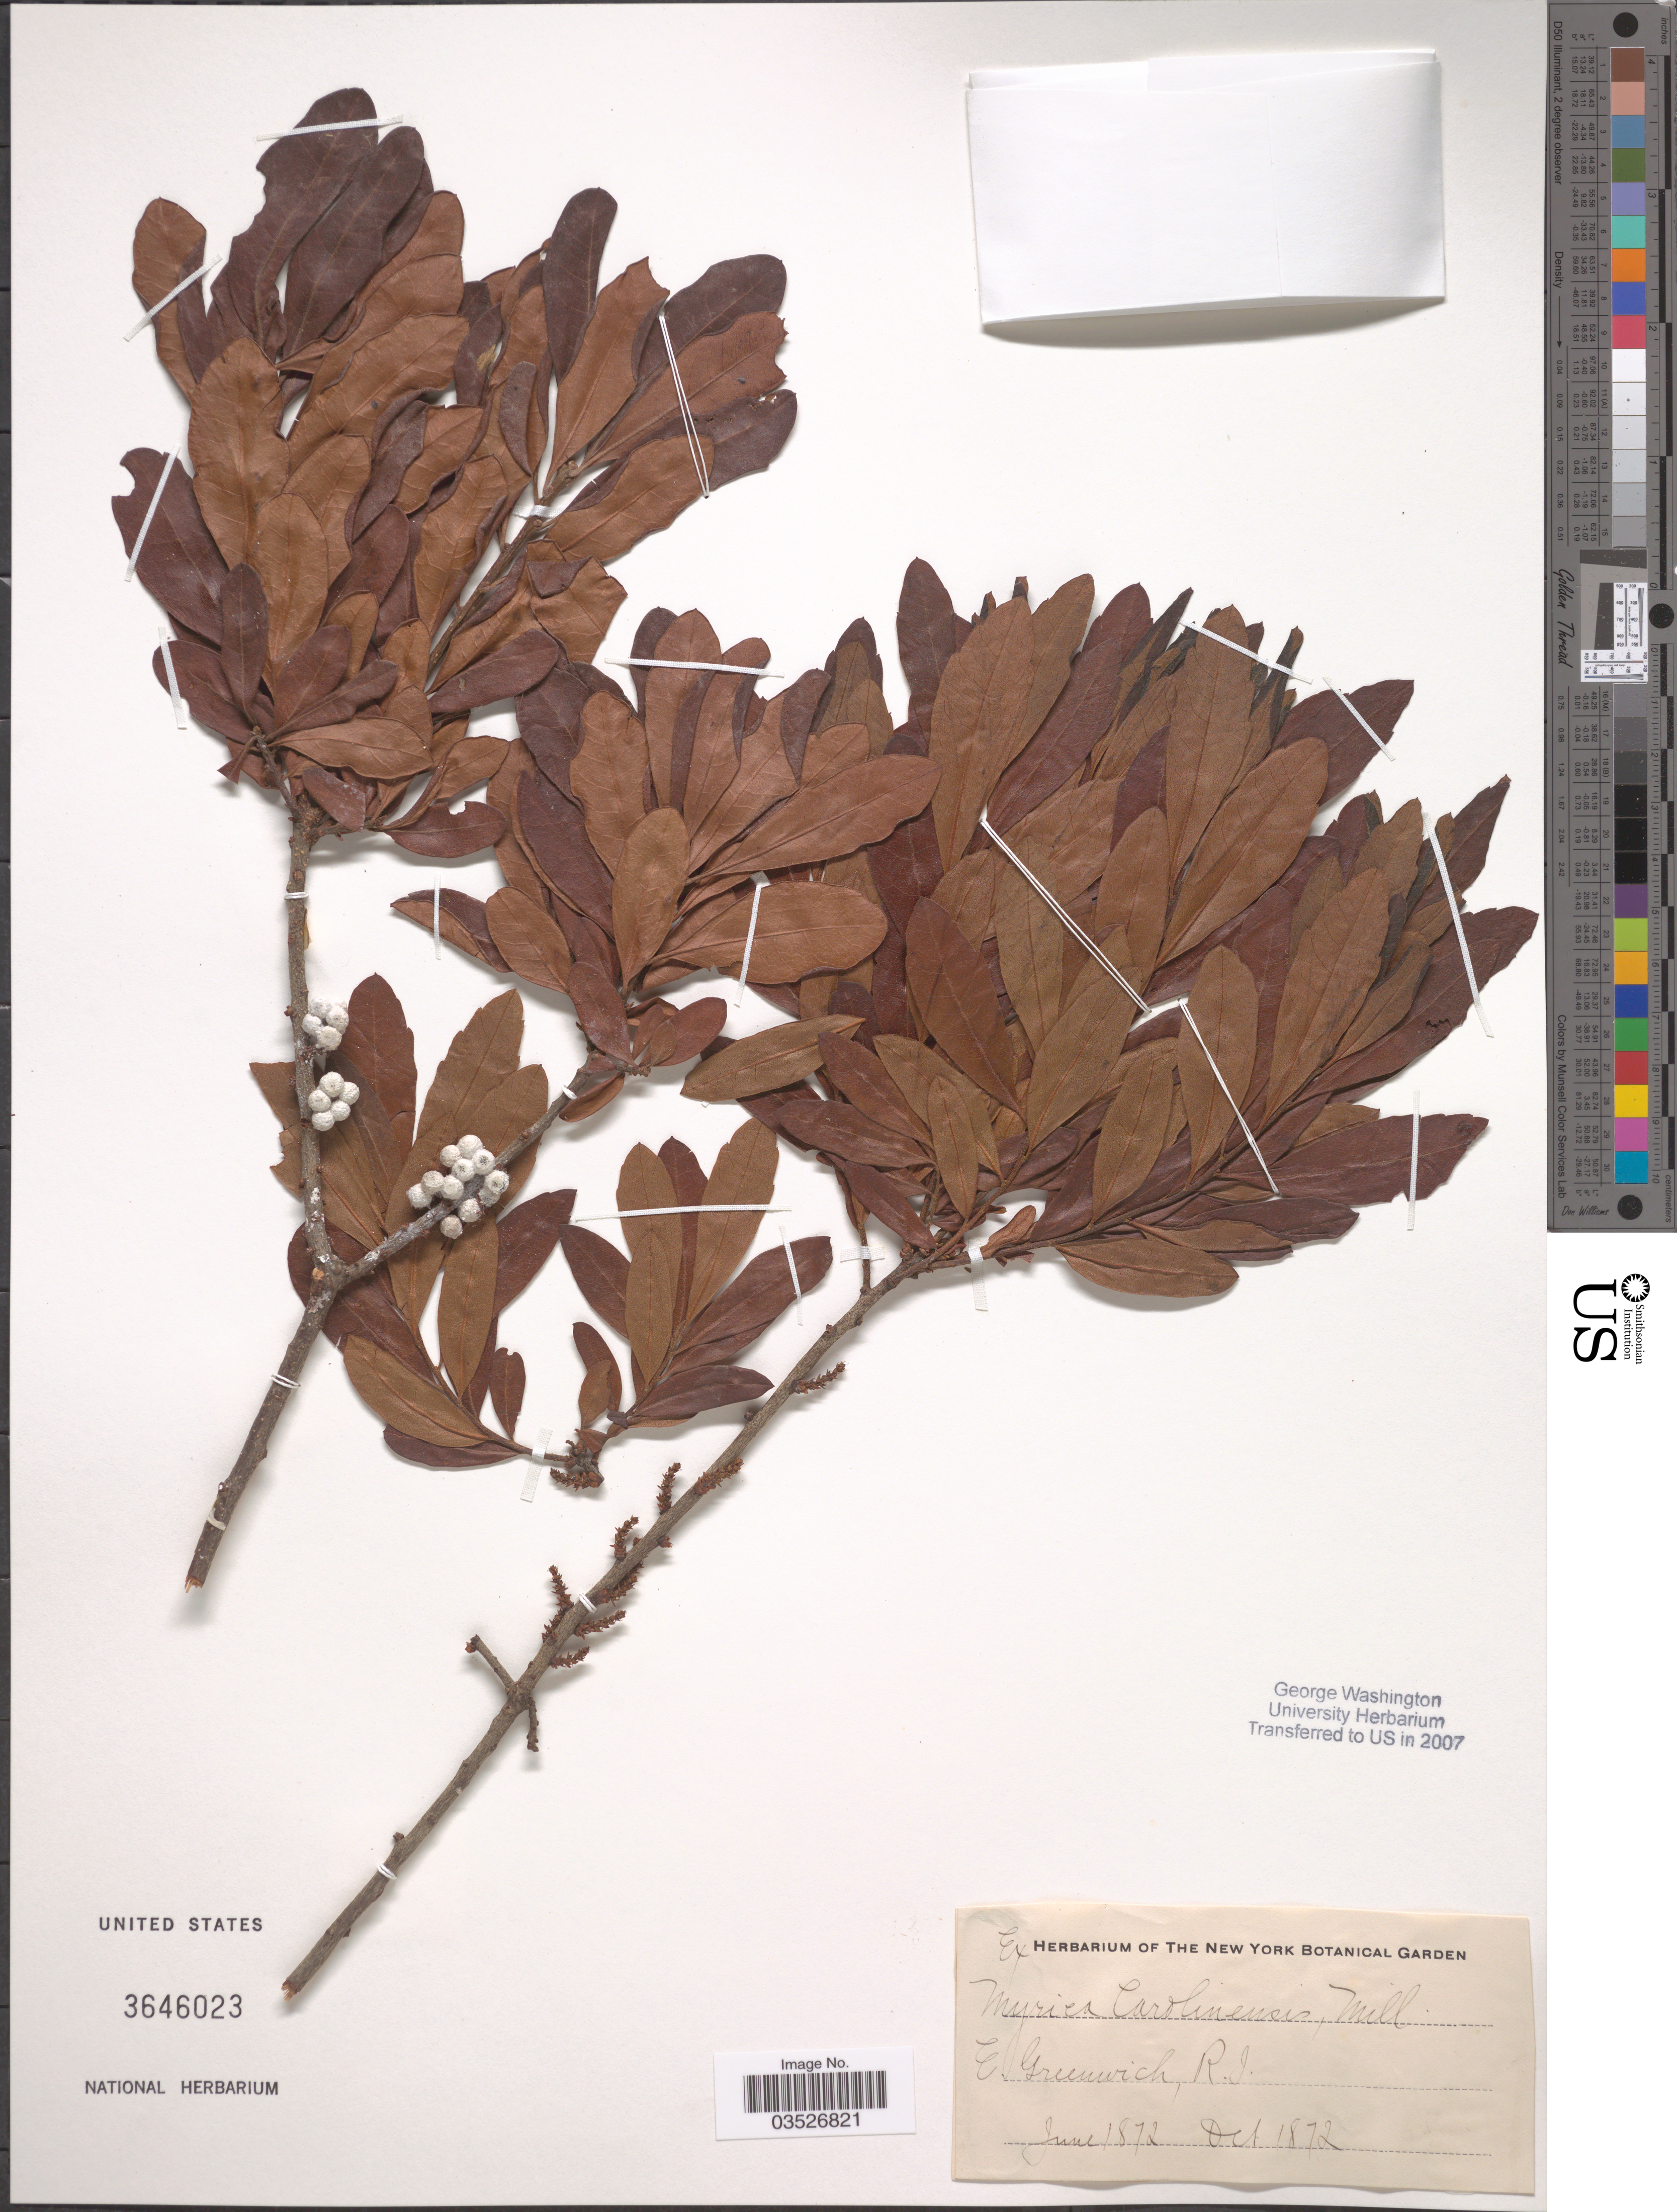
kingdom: Plantae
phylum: Tracheophyta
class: Magnoliopsida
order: Fagales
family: Myricaceae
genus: Morella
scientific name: Morella pensylvanica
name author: (Mirb.) Kartesz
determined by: Strong, Mark T., (BOT), Smithsonian Institution - National Museum of Natural History (UNITED STATES)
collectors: New York Botanical Garden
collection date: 1872-06/1872-10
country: United States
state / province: Rhode Island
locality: E. Greenwich.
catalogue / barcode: US 3646023